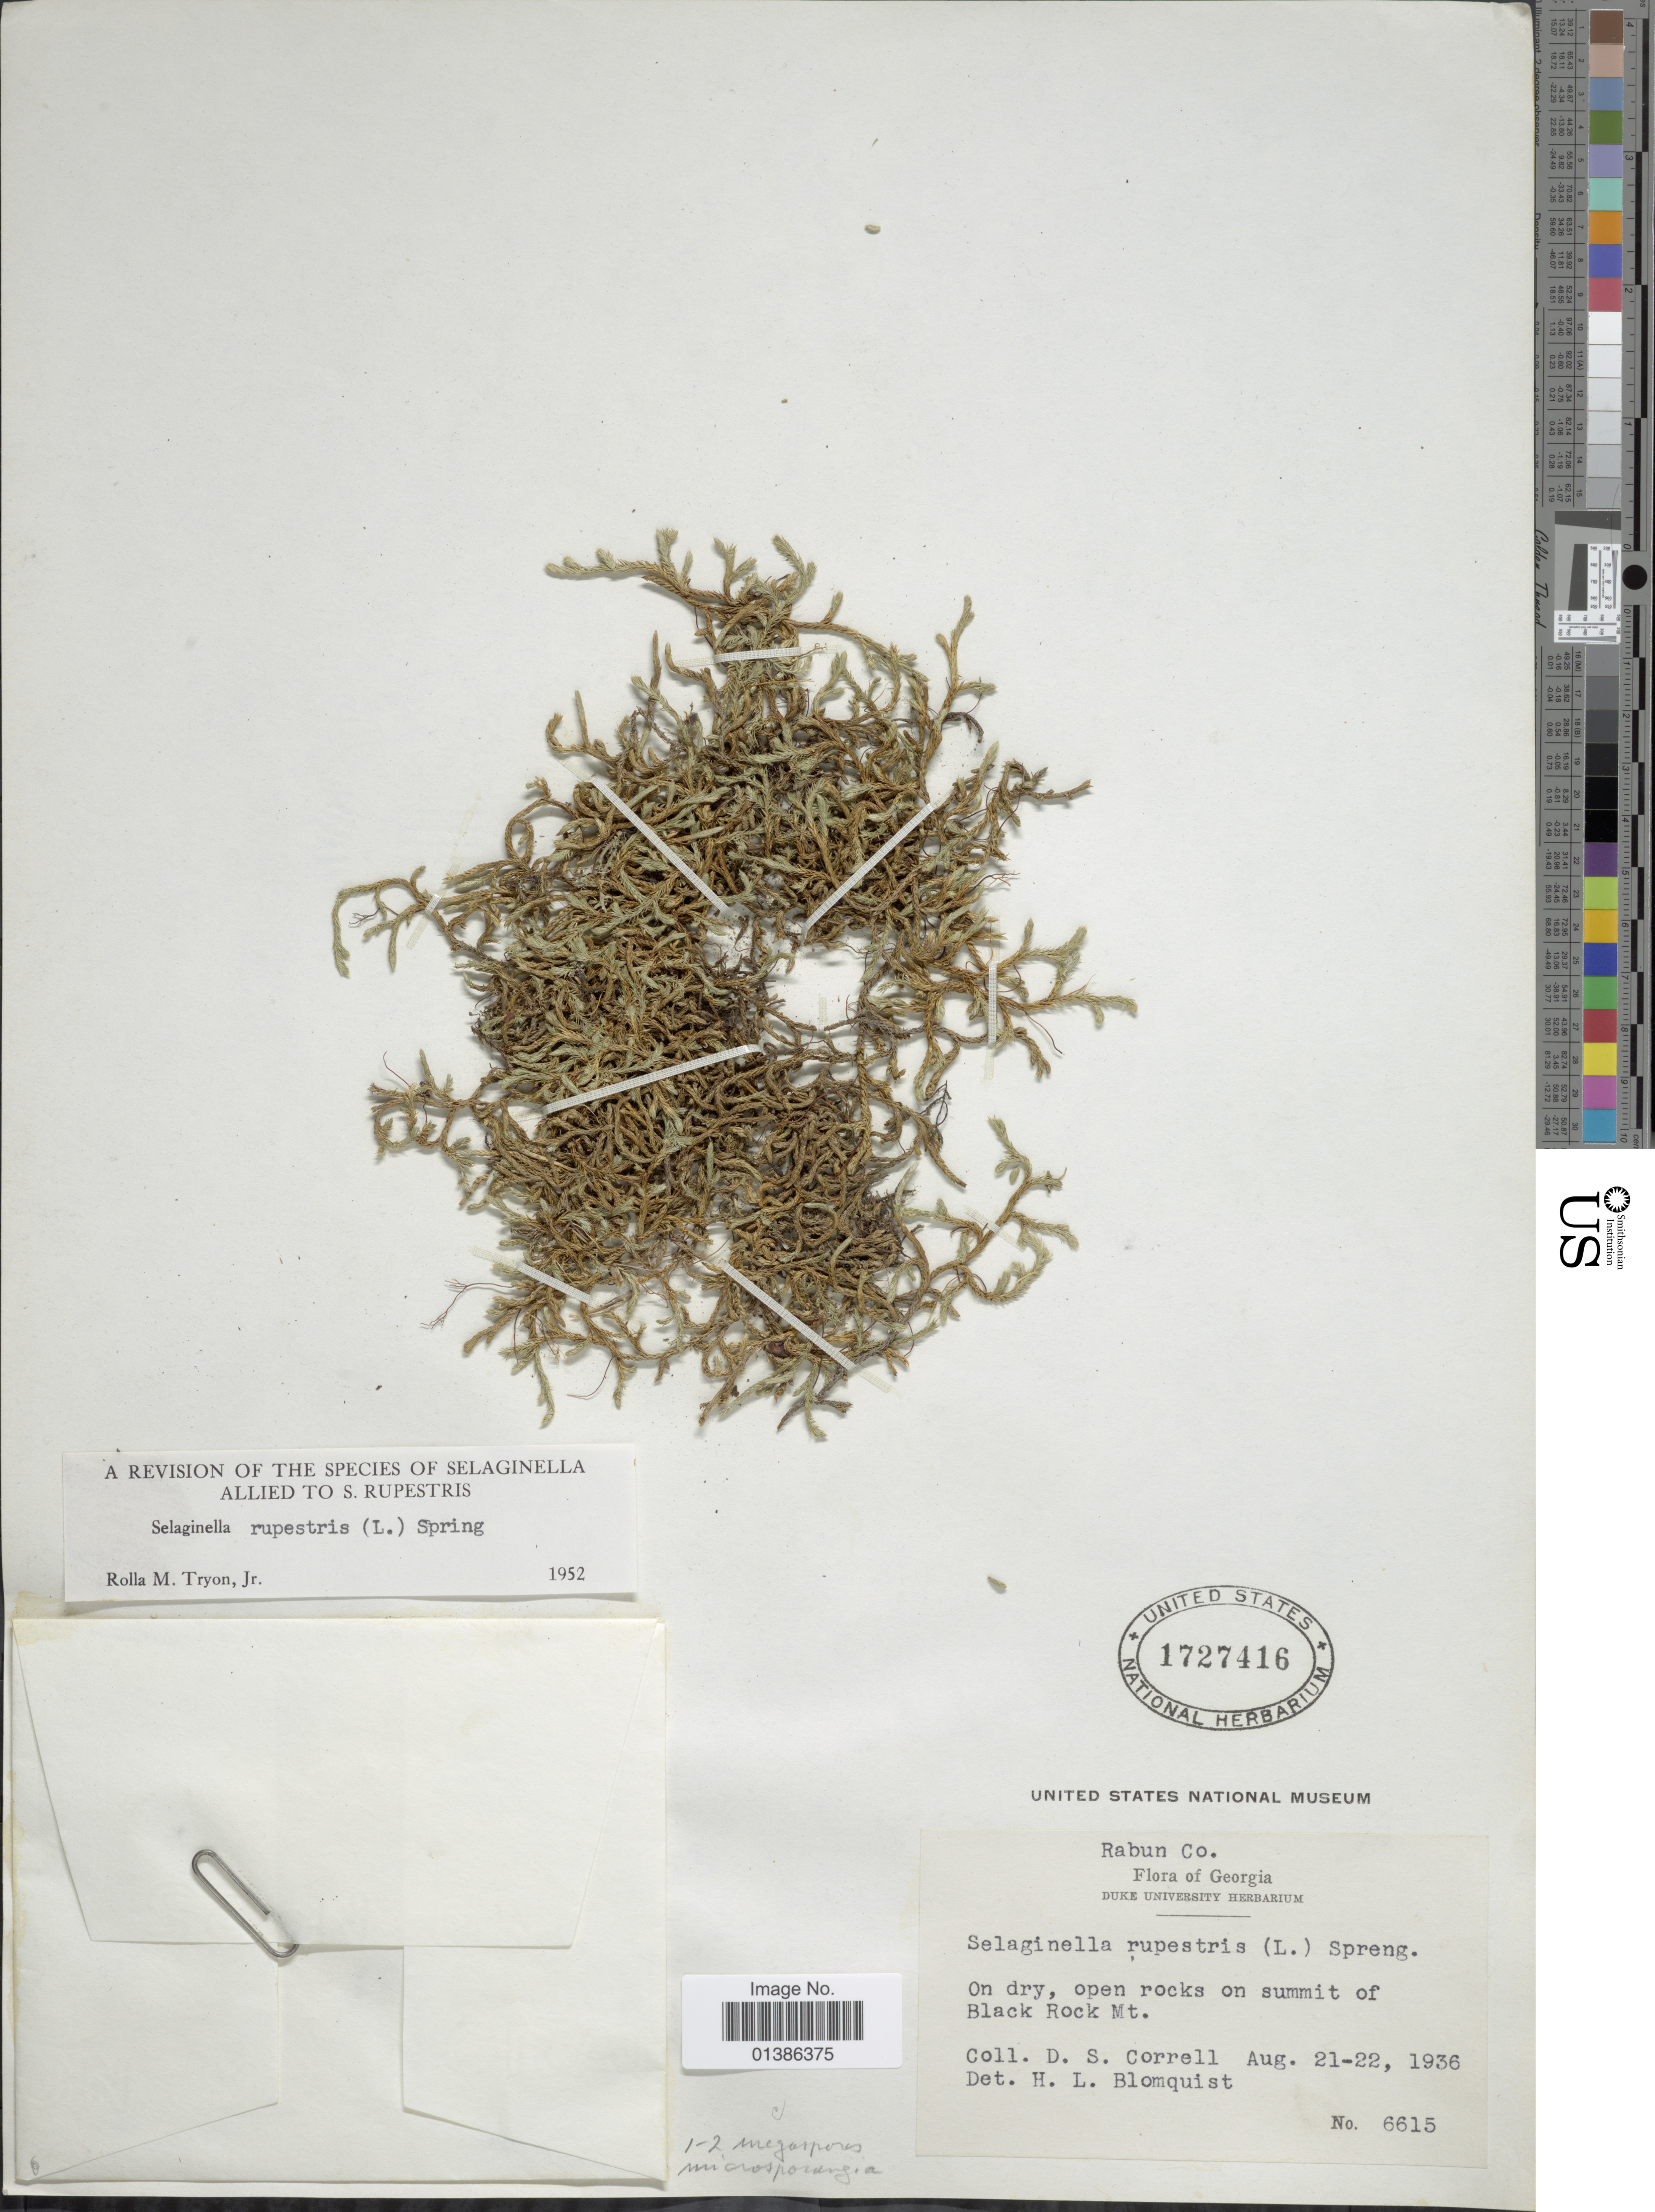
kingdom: Plantae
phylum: Tracheophyta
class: Lycopodiopsida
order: Selaginellales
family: Selaginellaceae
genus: Selaginella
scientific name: Selaginella rupestris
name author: (L.) Spring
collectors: D. S. Correll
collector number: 6615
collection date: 1936-08-21/1936-08-22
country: United States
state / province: Georgia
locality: Rabun Co. On dry, open rocks on summit of Black Rock Mt.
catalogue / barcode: US 1727416